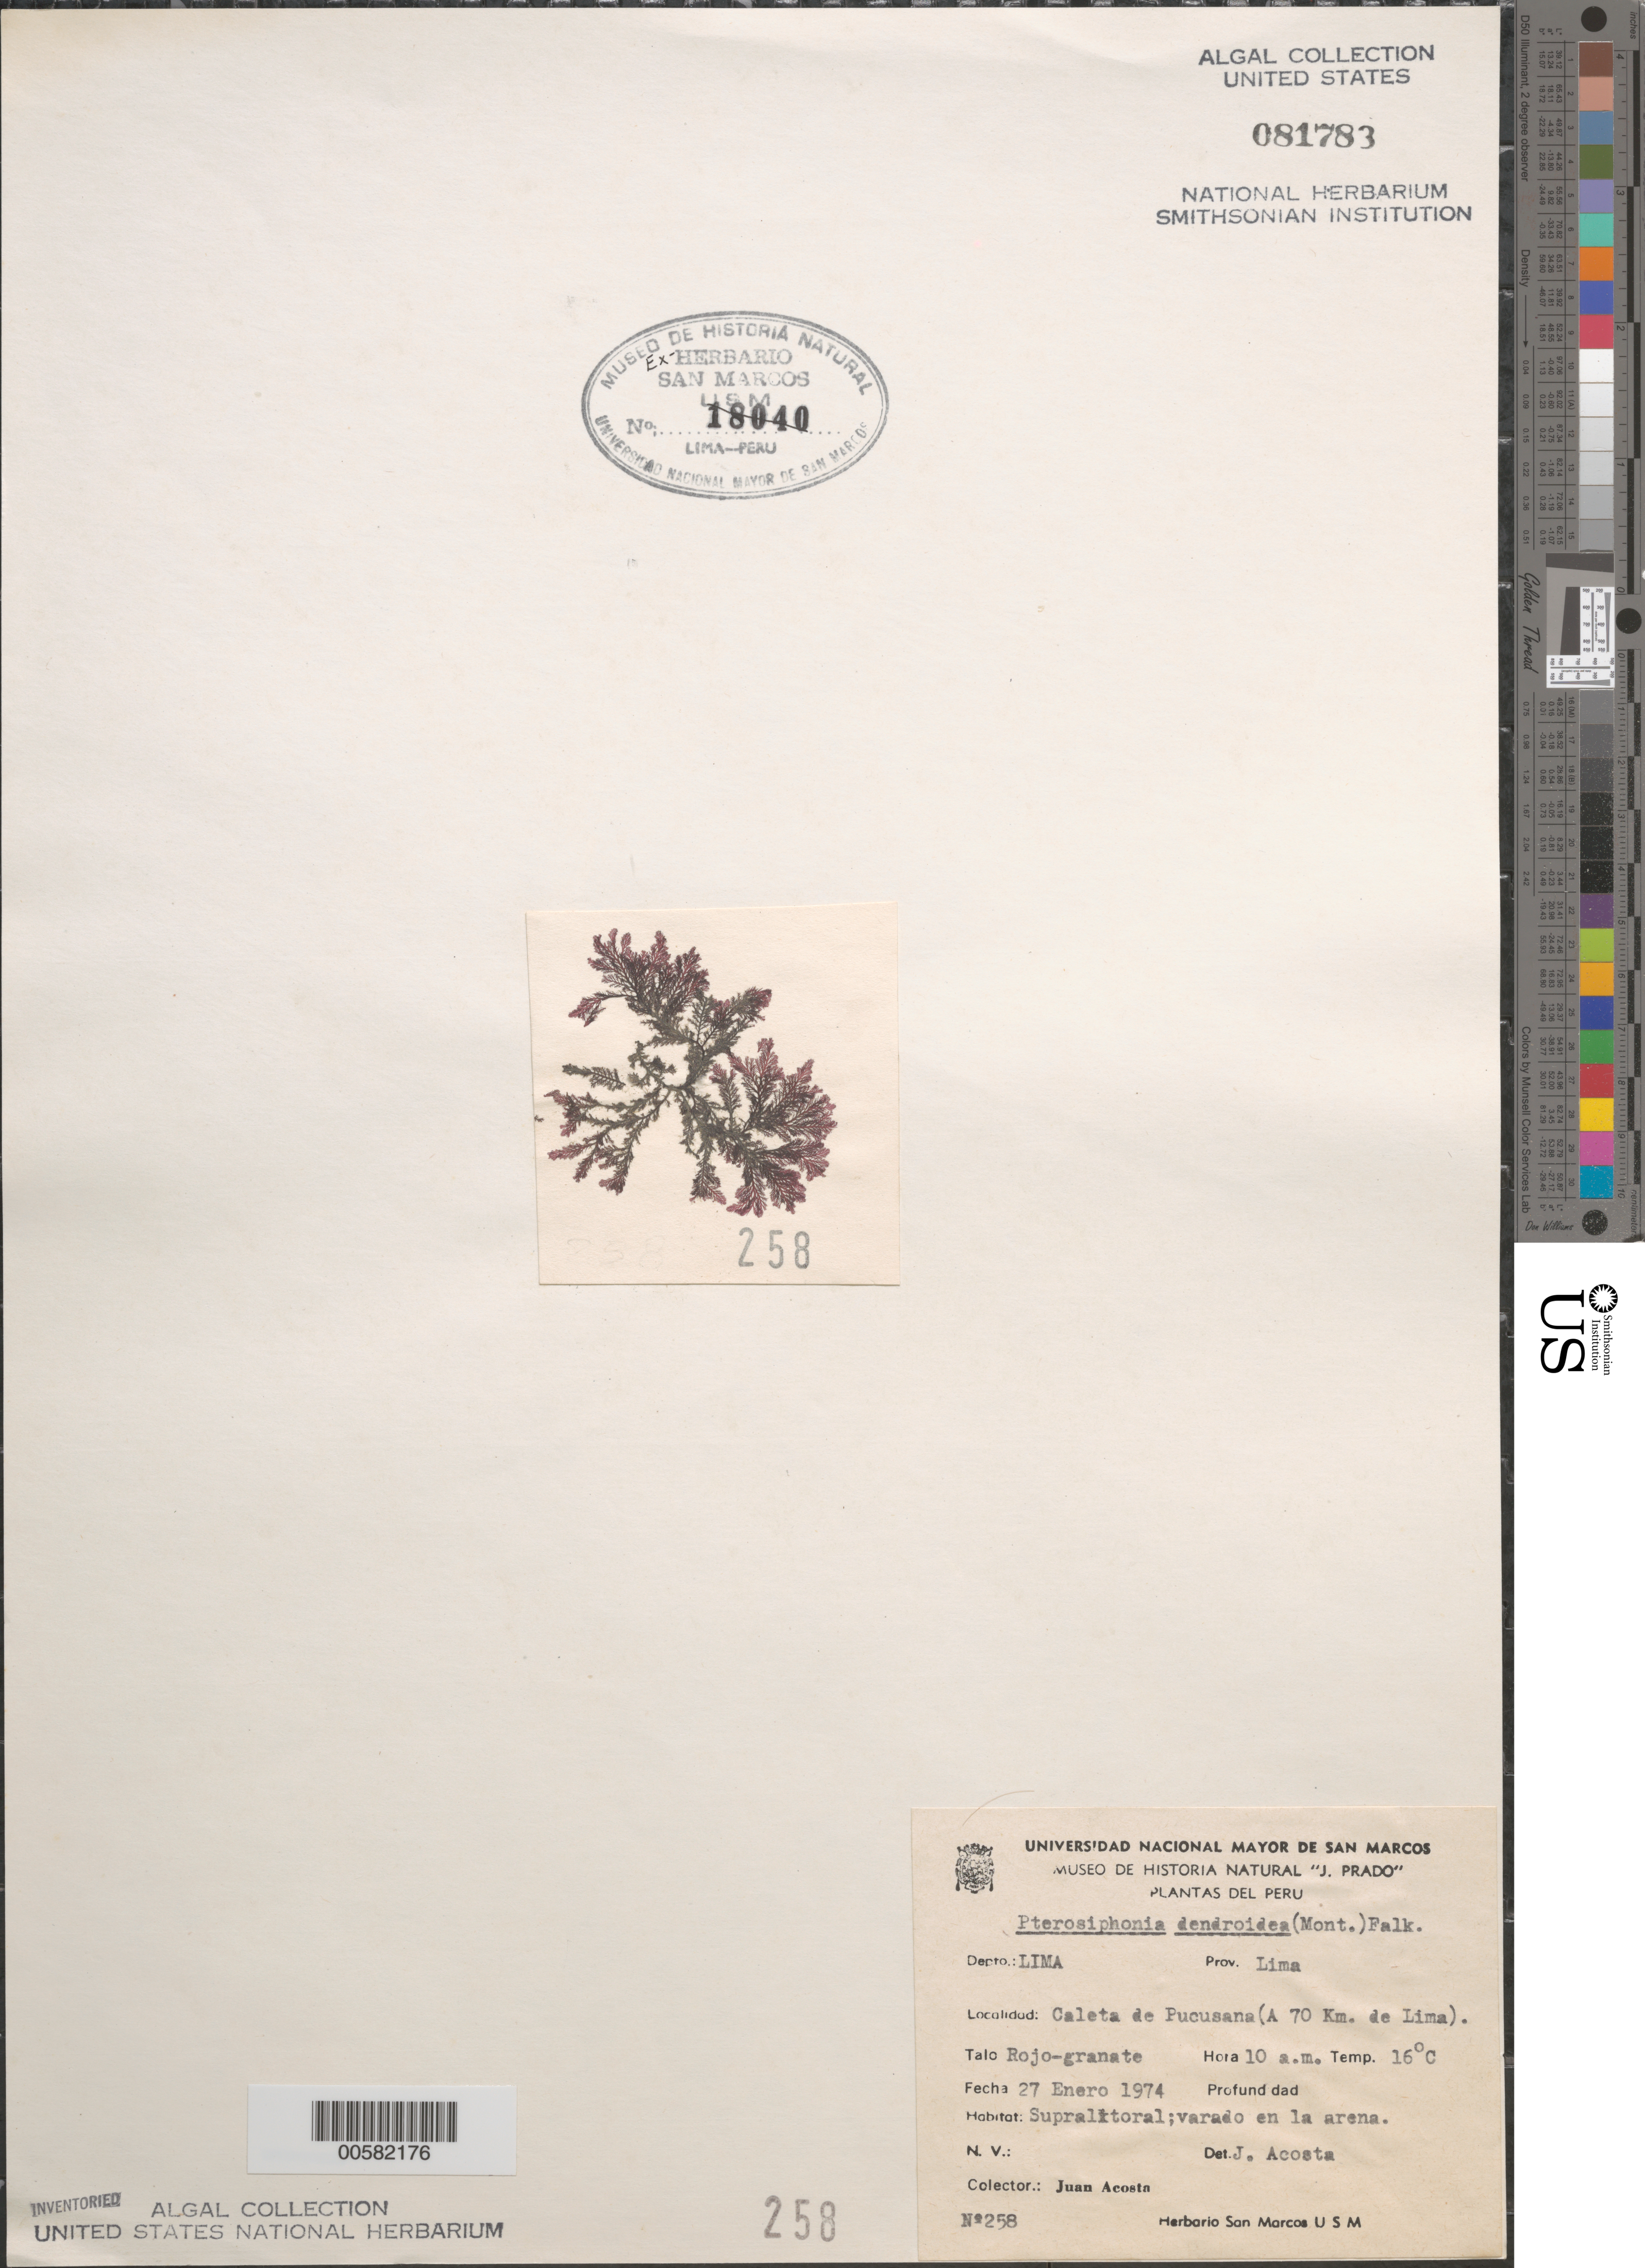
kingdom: Plantae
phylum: Rhodophyta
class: Florideophyceae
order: Ceramiales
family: Rhodomelaceae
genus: Symphyocladiella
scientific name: Symphyocladiella dendroidea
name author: (Montagne) Bustamante et al.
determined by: Algae name updating Project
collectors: J. Acosta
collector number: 258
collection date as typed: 27 Jan 1974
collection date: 1974-01-27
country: Peru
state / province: Lima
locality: Caleta de pucusana, lima area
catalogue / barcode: US 81783